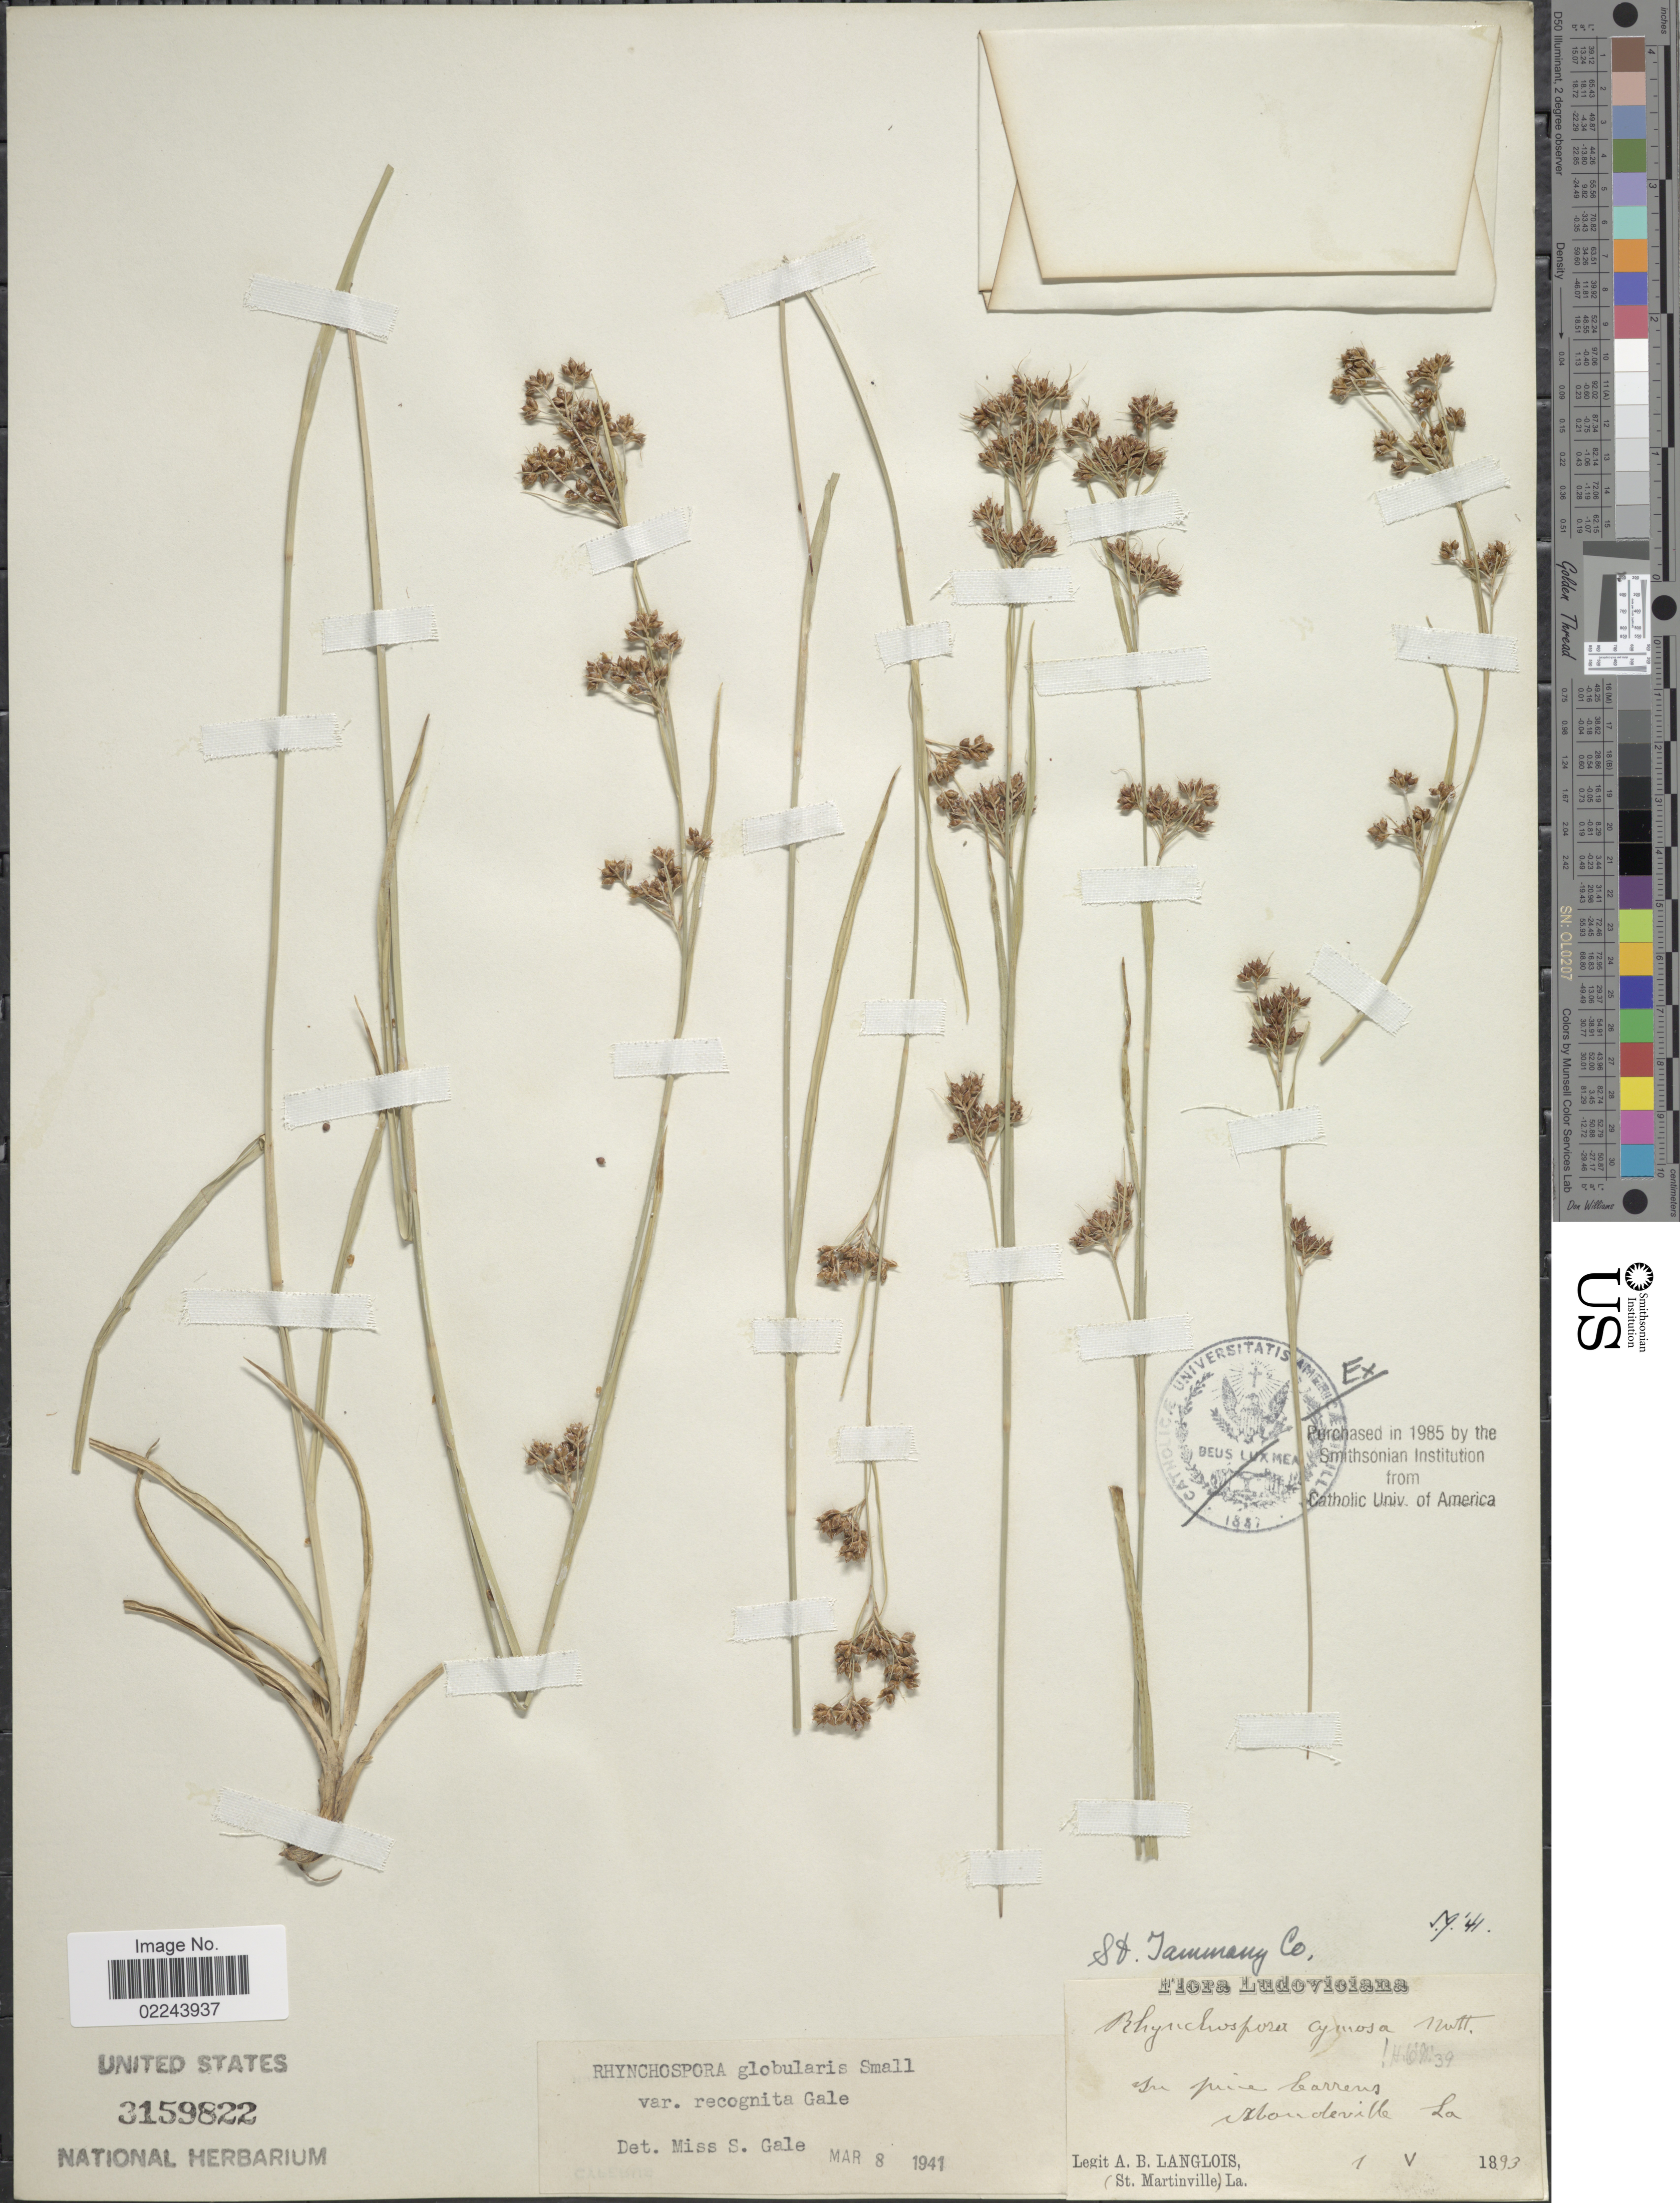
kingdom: Plantae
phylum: Tracheophyta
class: Liliopsida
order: Poales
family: Cyperaceae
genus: Rhynchospora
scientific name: Rhynchospora recognita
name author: (Gale) Kral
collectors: A. Langlois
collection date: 1893-05-01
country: United States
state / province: Louisiana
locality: Ludoviciana, St. Tammany Co, Mandeville, La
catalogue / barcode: US 3159822